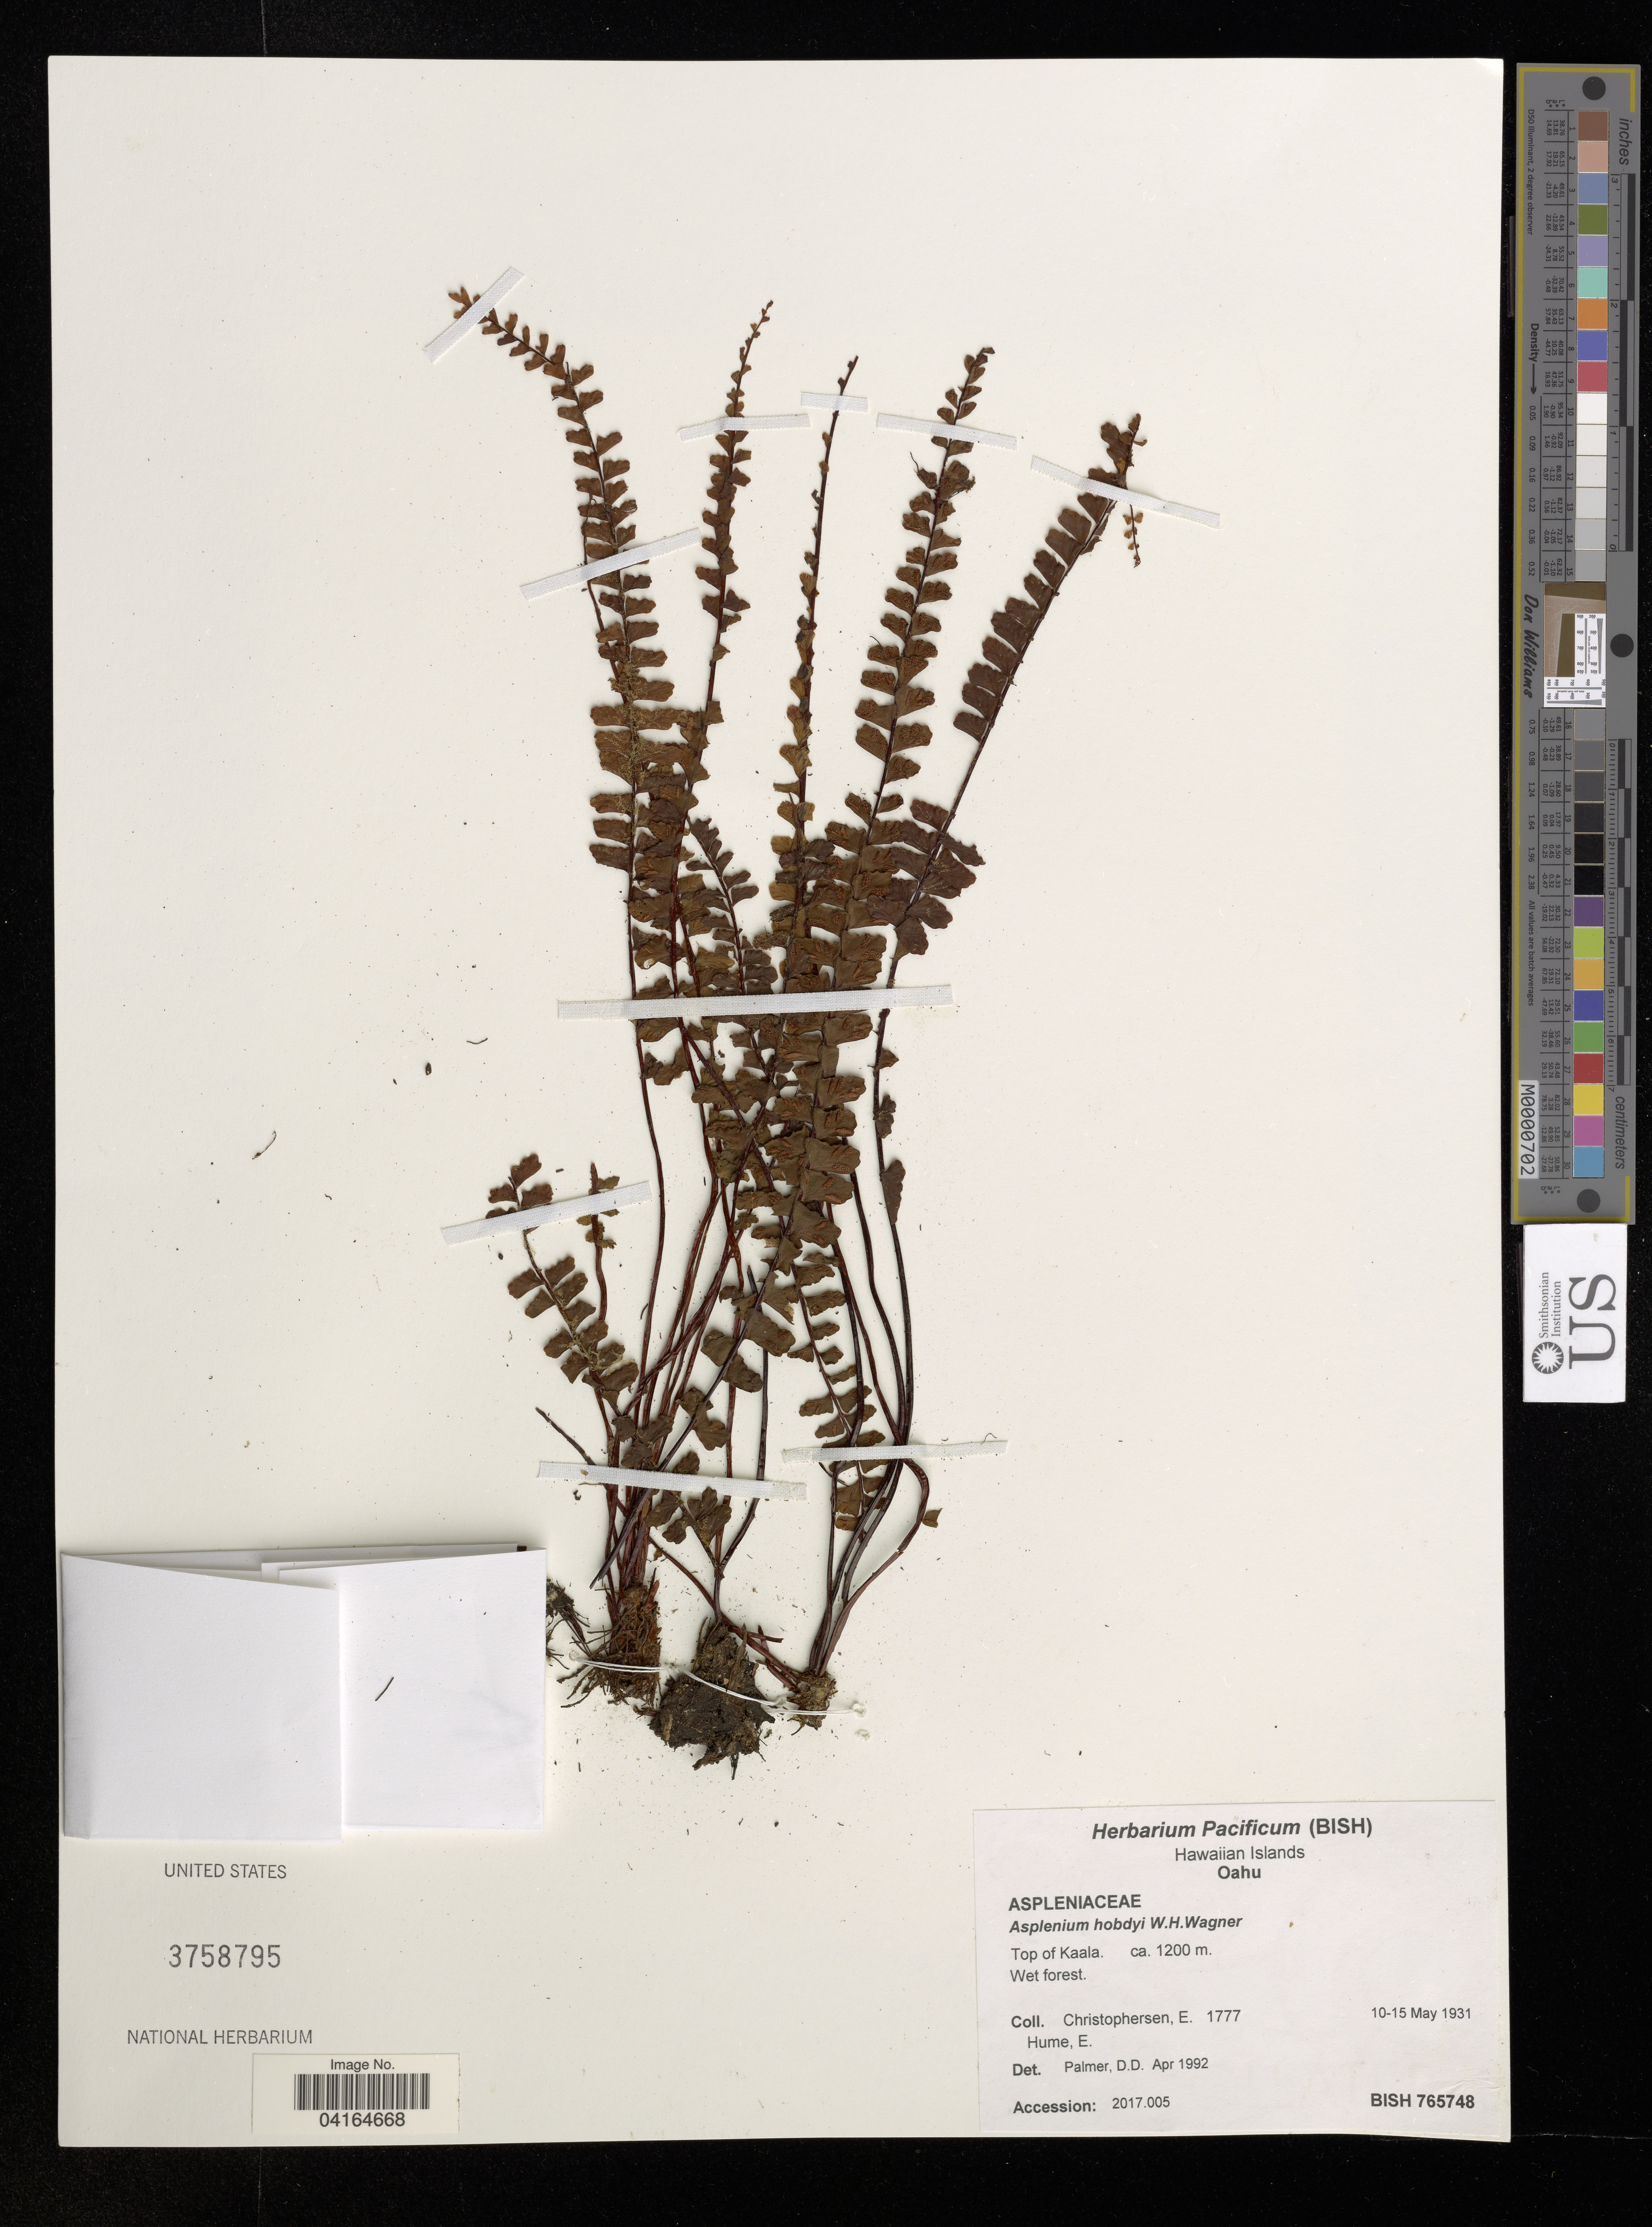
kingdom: Plantae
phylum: Tracheophyta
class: Polypodiopsida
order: Polypodiales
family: Aspleniaceae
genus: Asplenium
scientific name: Asplenium hobdyi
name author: W.H. Wagner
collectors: E. Christophersen & E. Hume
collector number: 1777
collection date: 1931-05-10/1931-05-15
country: United States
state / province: Hawaii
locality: Hawaiian Islands. Oahu. Top of Kaala. ca. 1200 m.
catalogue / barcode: US 3758795